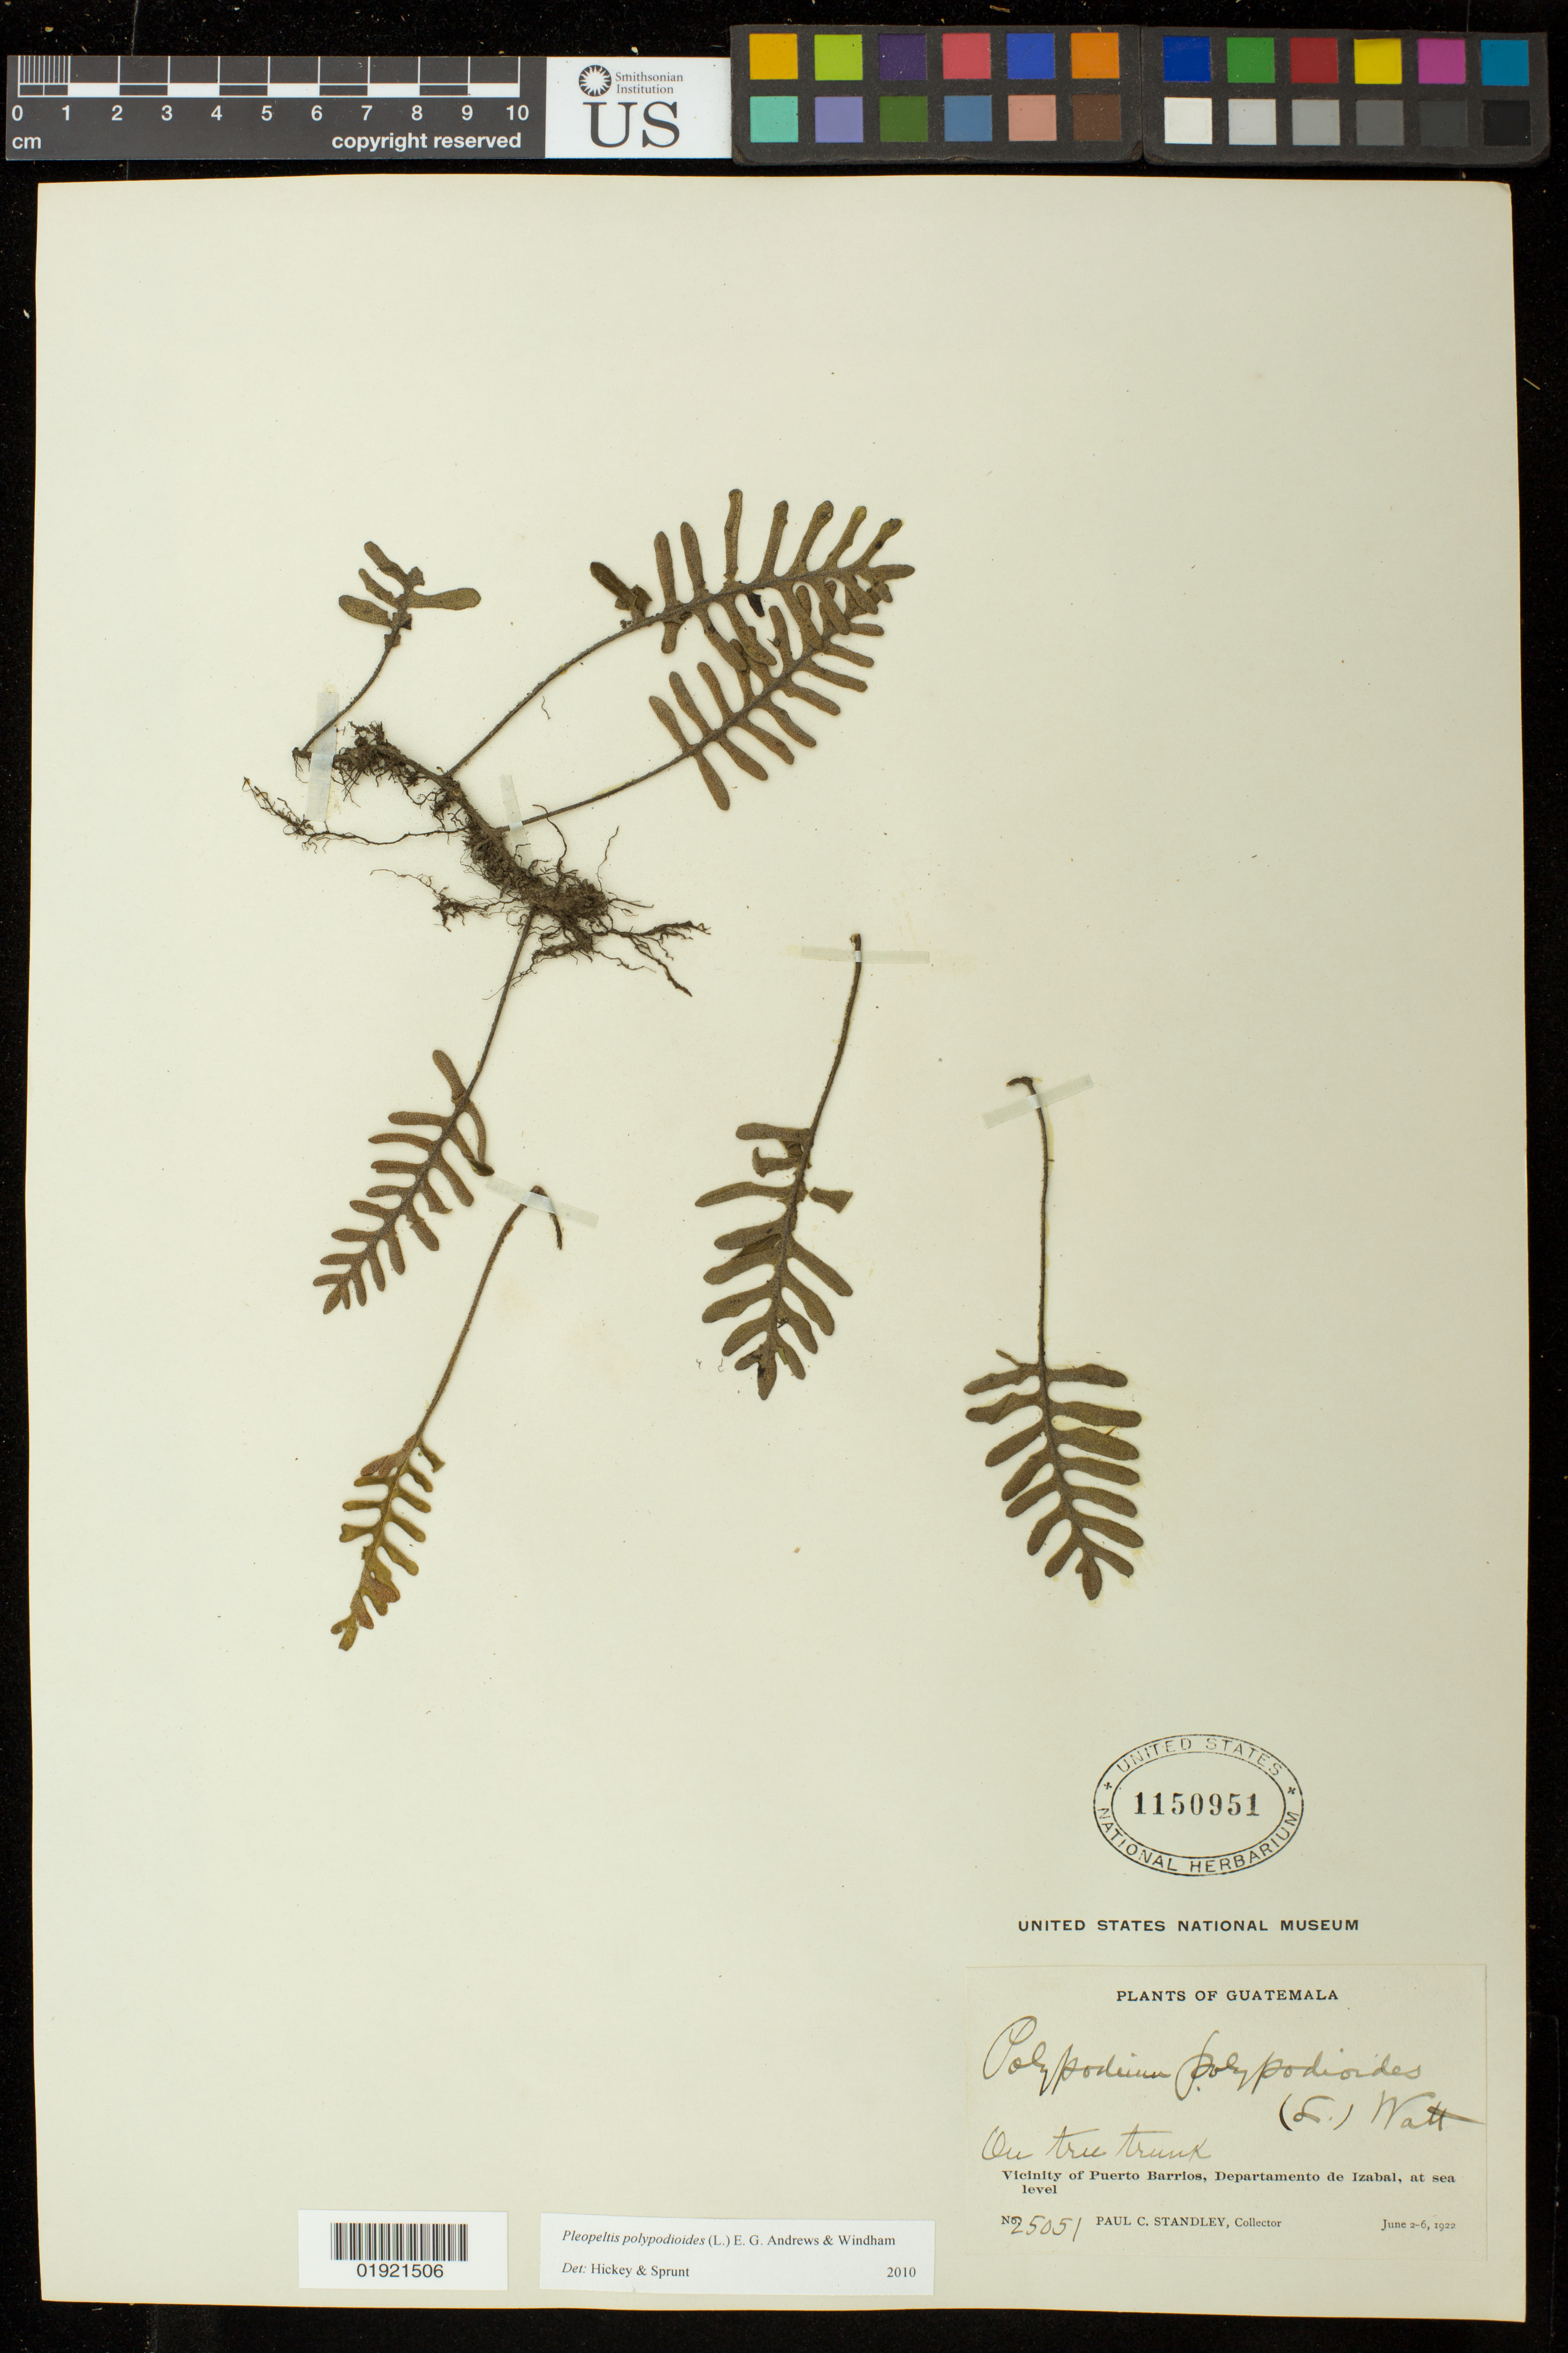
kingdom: Plantae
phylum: Tracheophyta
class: Polypodiopsida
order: Polypodiales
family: Polypodiaceae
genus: Pleopeltis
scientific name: Pleopeltis polypodioides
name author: (L.) E.G. Andrews & Windham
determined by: Sprunt, S. V.; Hickey, R. J.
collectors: P. C. Standley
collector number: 25051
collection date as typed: June 2-6, 1922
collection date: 1922-06-02/1922-06-06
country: Guatemala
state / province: Izabal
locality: Vicinity of Puerto Barrios, Departamento de Izabal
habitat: on tree trunk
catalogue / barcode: US 1150951